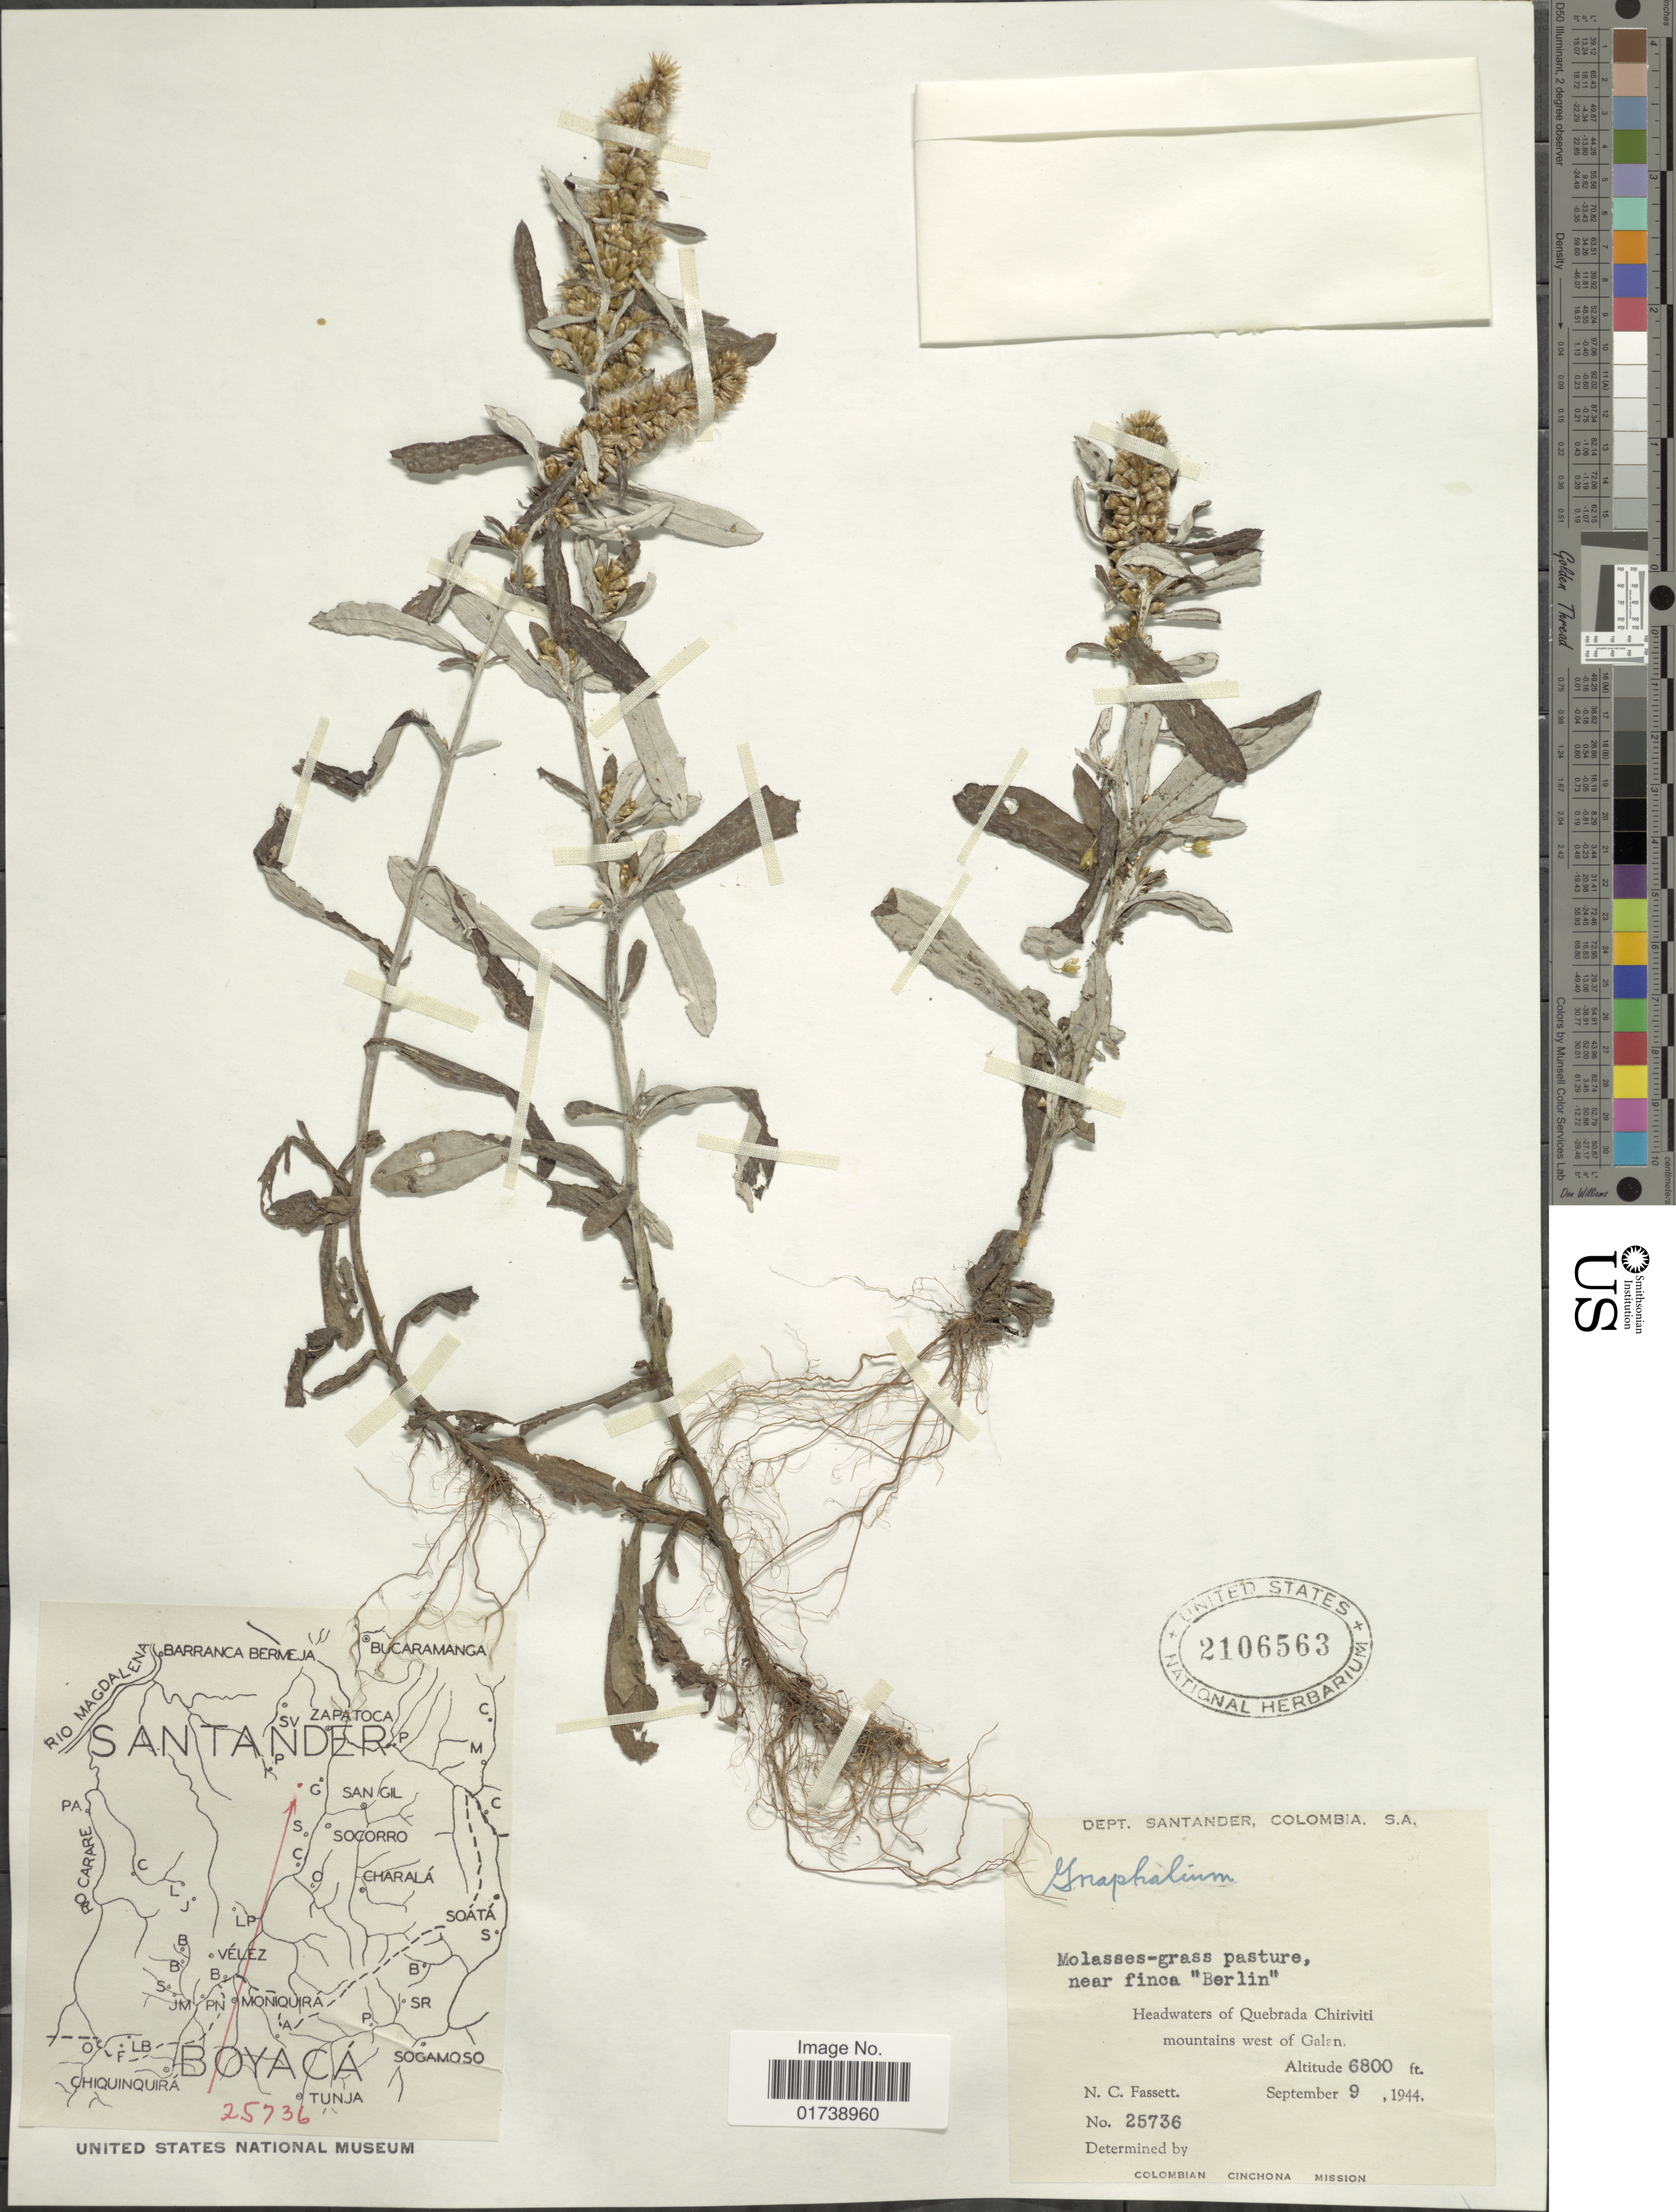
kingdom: Plantae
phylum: Tracheophyta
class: Magnoliopsida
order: Asterales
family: Asteraceae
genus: Gamochaeta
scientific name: Gamochaeta sp.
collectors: N. C. Fassett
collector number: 25736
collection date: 1944-09-09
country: Colombia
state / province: Santander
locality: Near finca "Berlin", headwaters of Quebrada Chiriviti, mountains west of Galan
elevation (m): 2073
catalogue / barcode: US 2106563